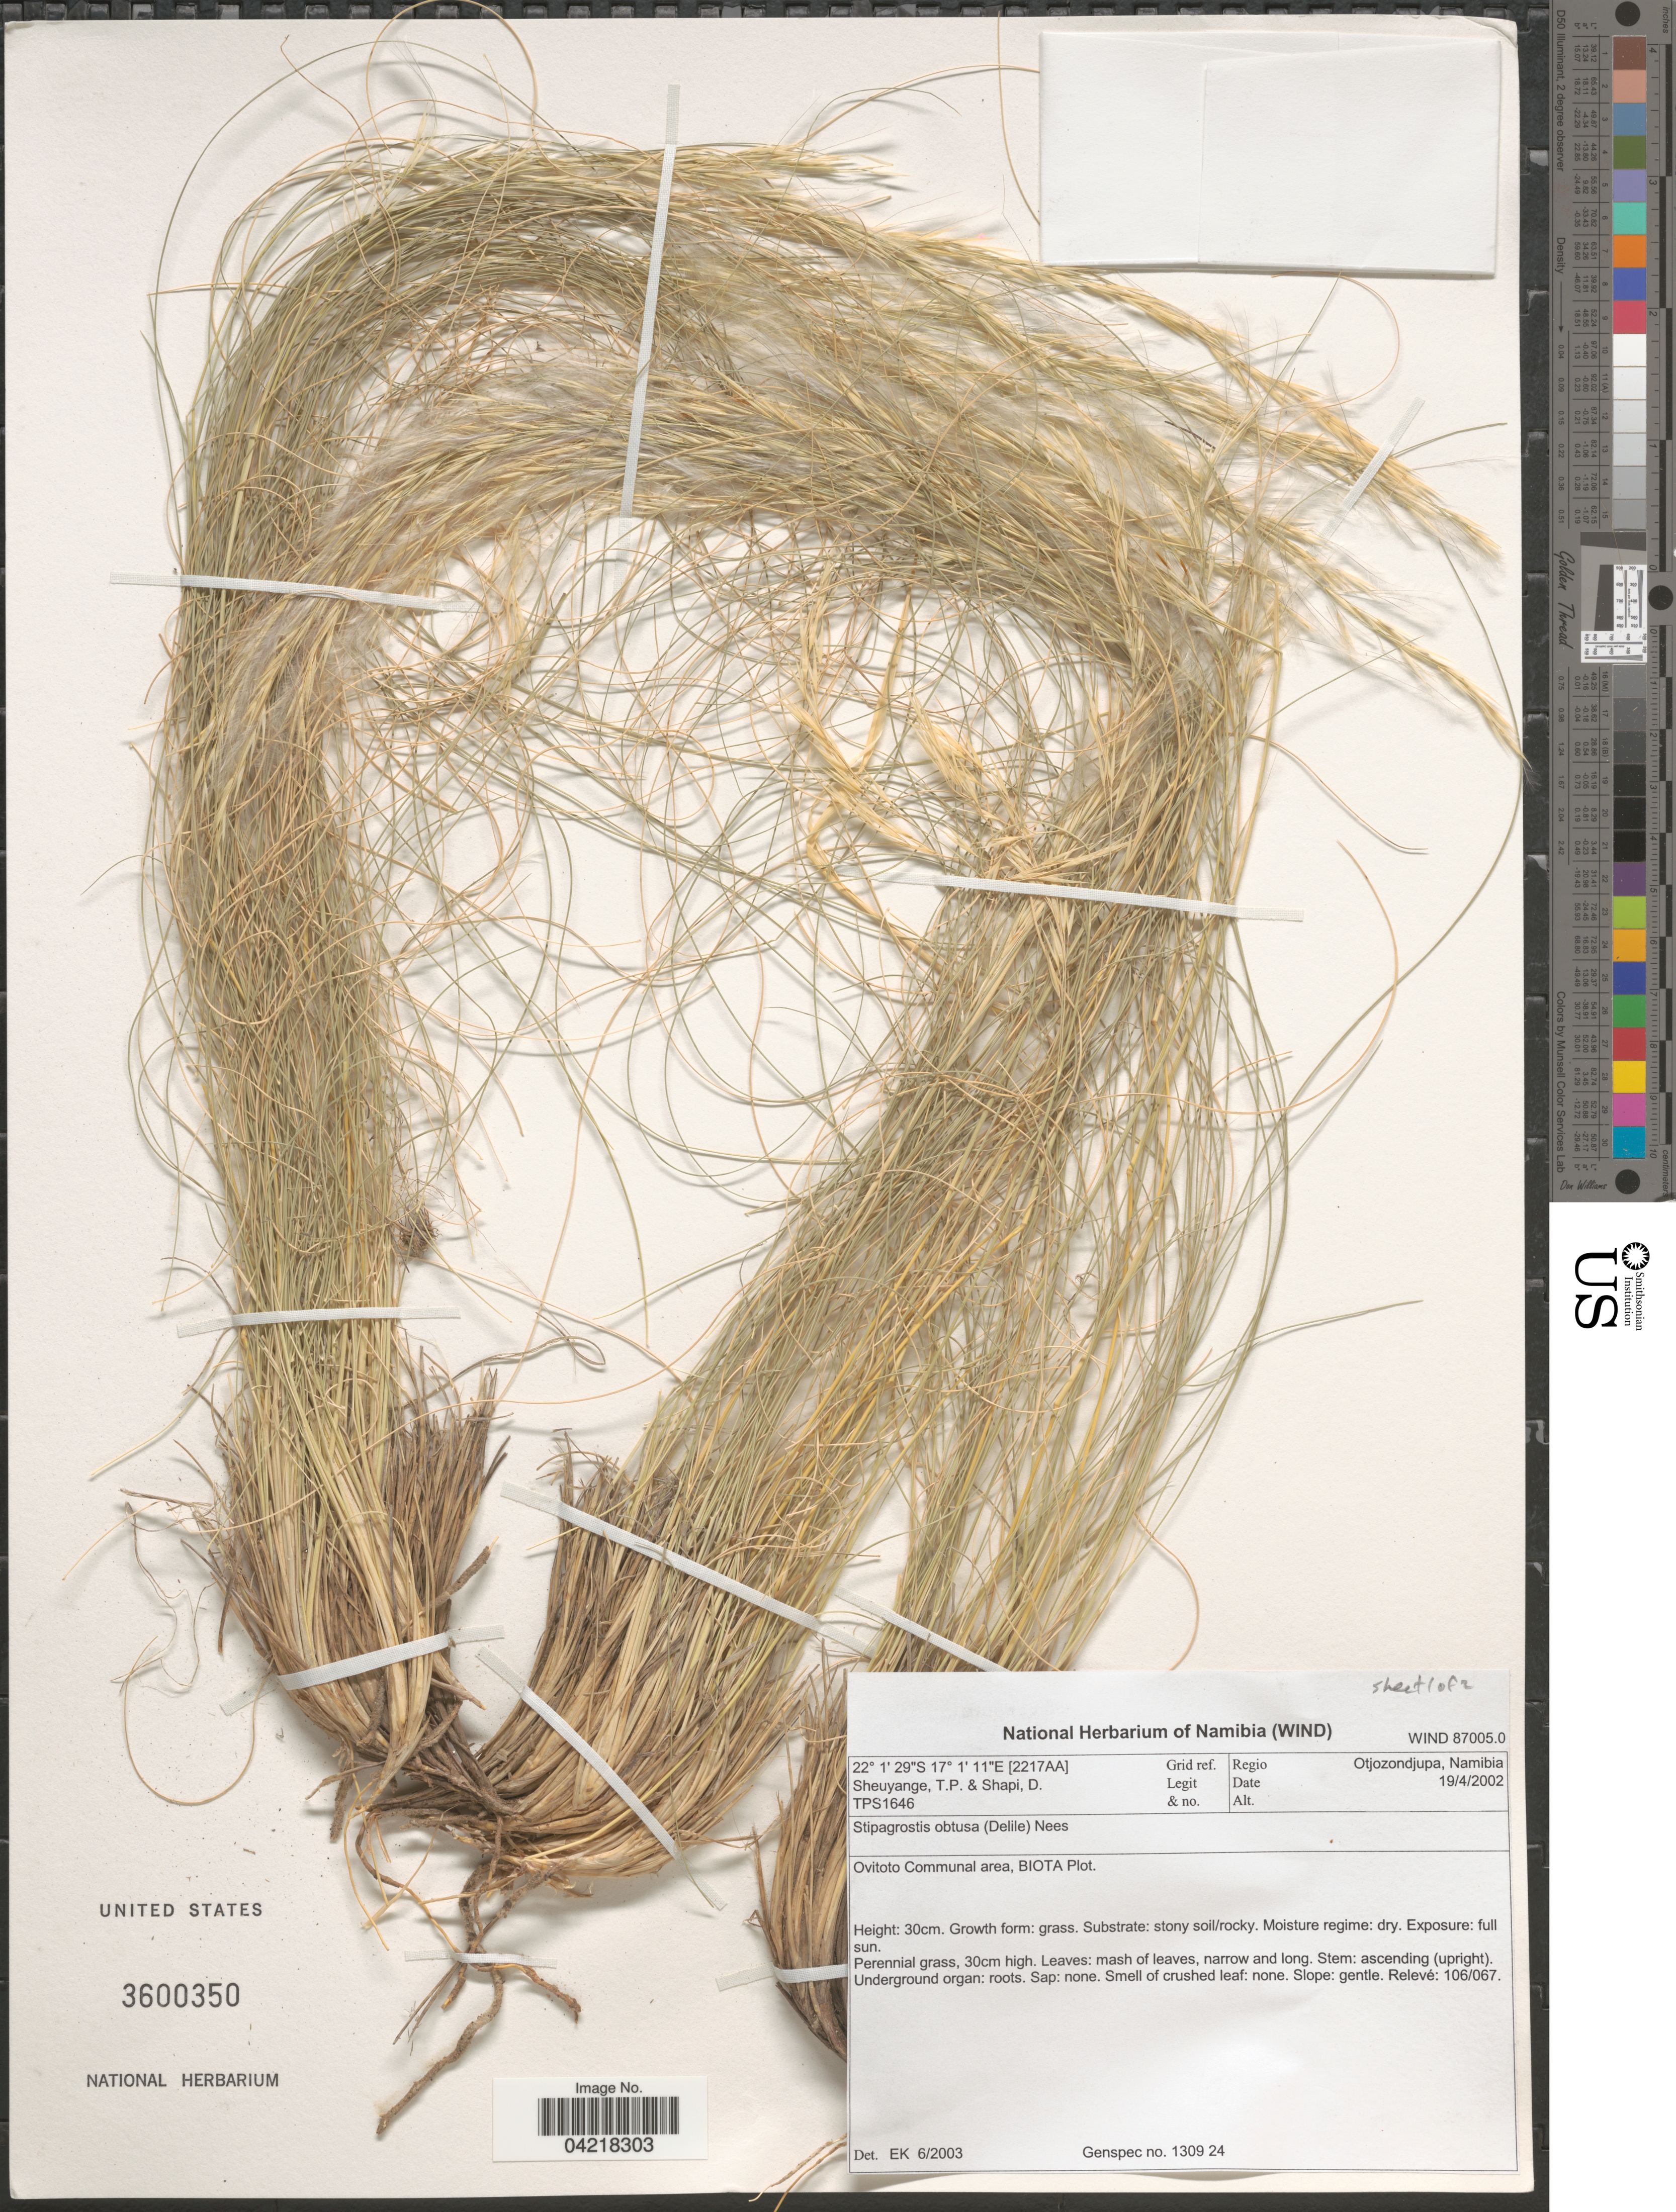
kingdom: Plantae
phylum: Tracheophyta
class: Liliopsida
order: Poales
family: Poaceae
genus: Stipagrostis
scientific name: Stipagrostis obtusa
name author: (Delile) Nees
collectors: T. Sheuyange & D. Shapi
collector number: TPS1646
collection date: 2002-04-19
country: Namibia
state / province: Otjozondjupa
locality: Ovitoto Communal area, BIOTA Plot. [2217AA] Grid ref. Regio Otjozondjupa, Namibia.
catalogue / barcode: US 3600350